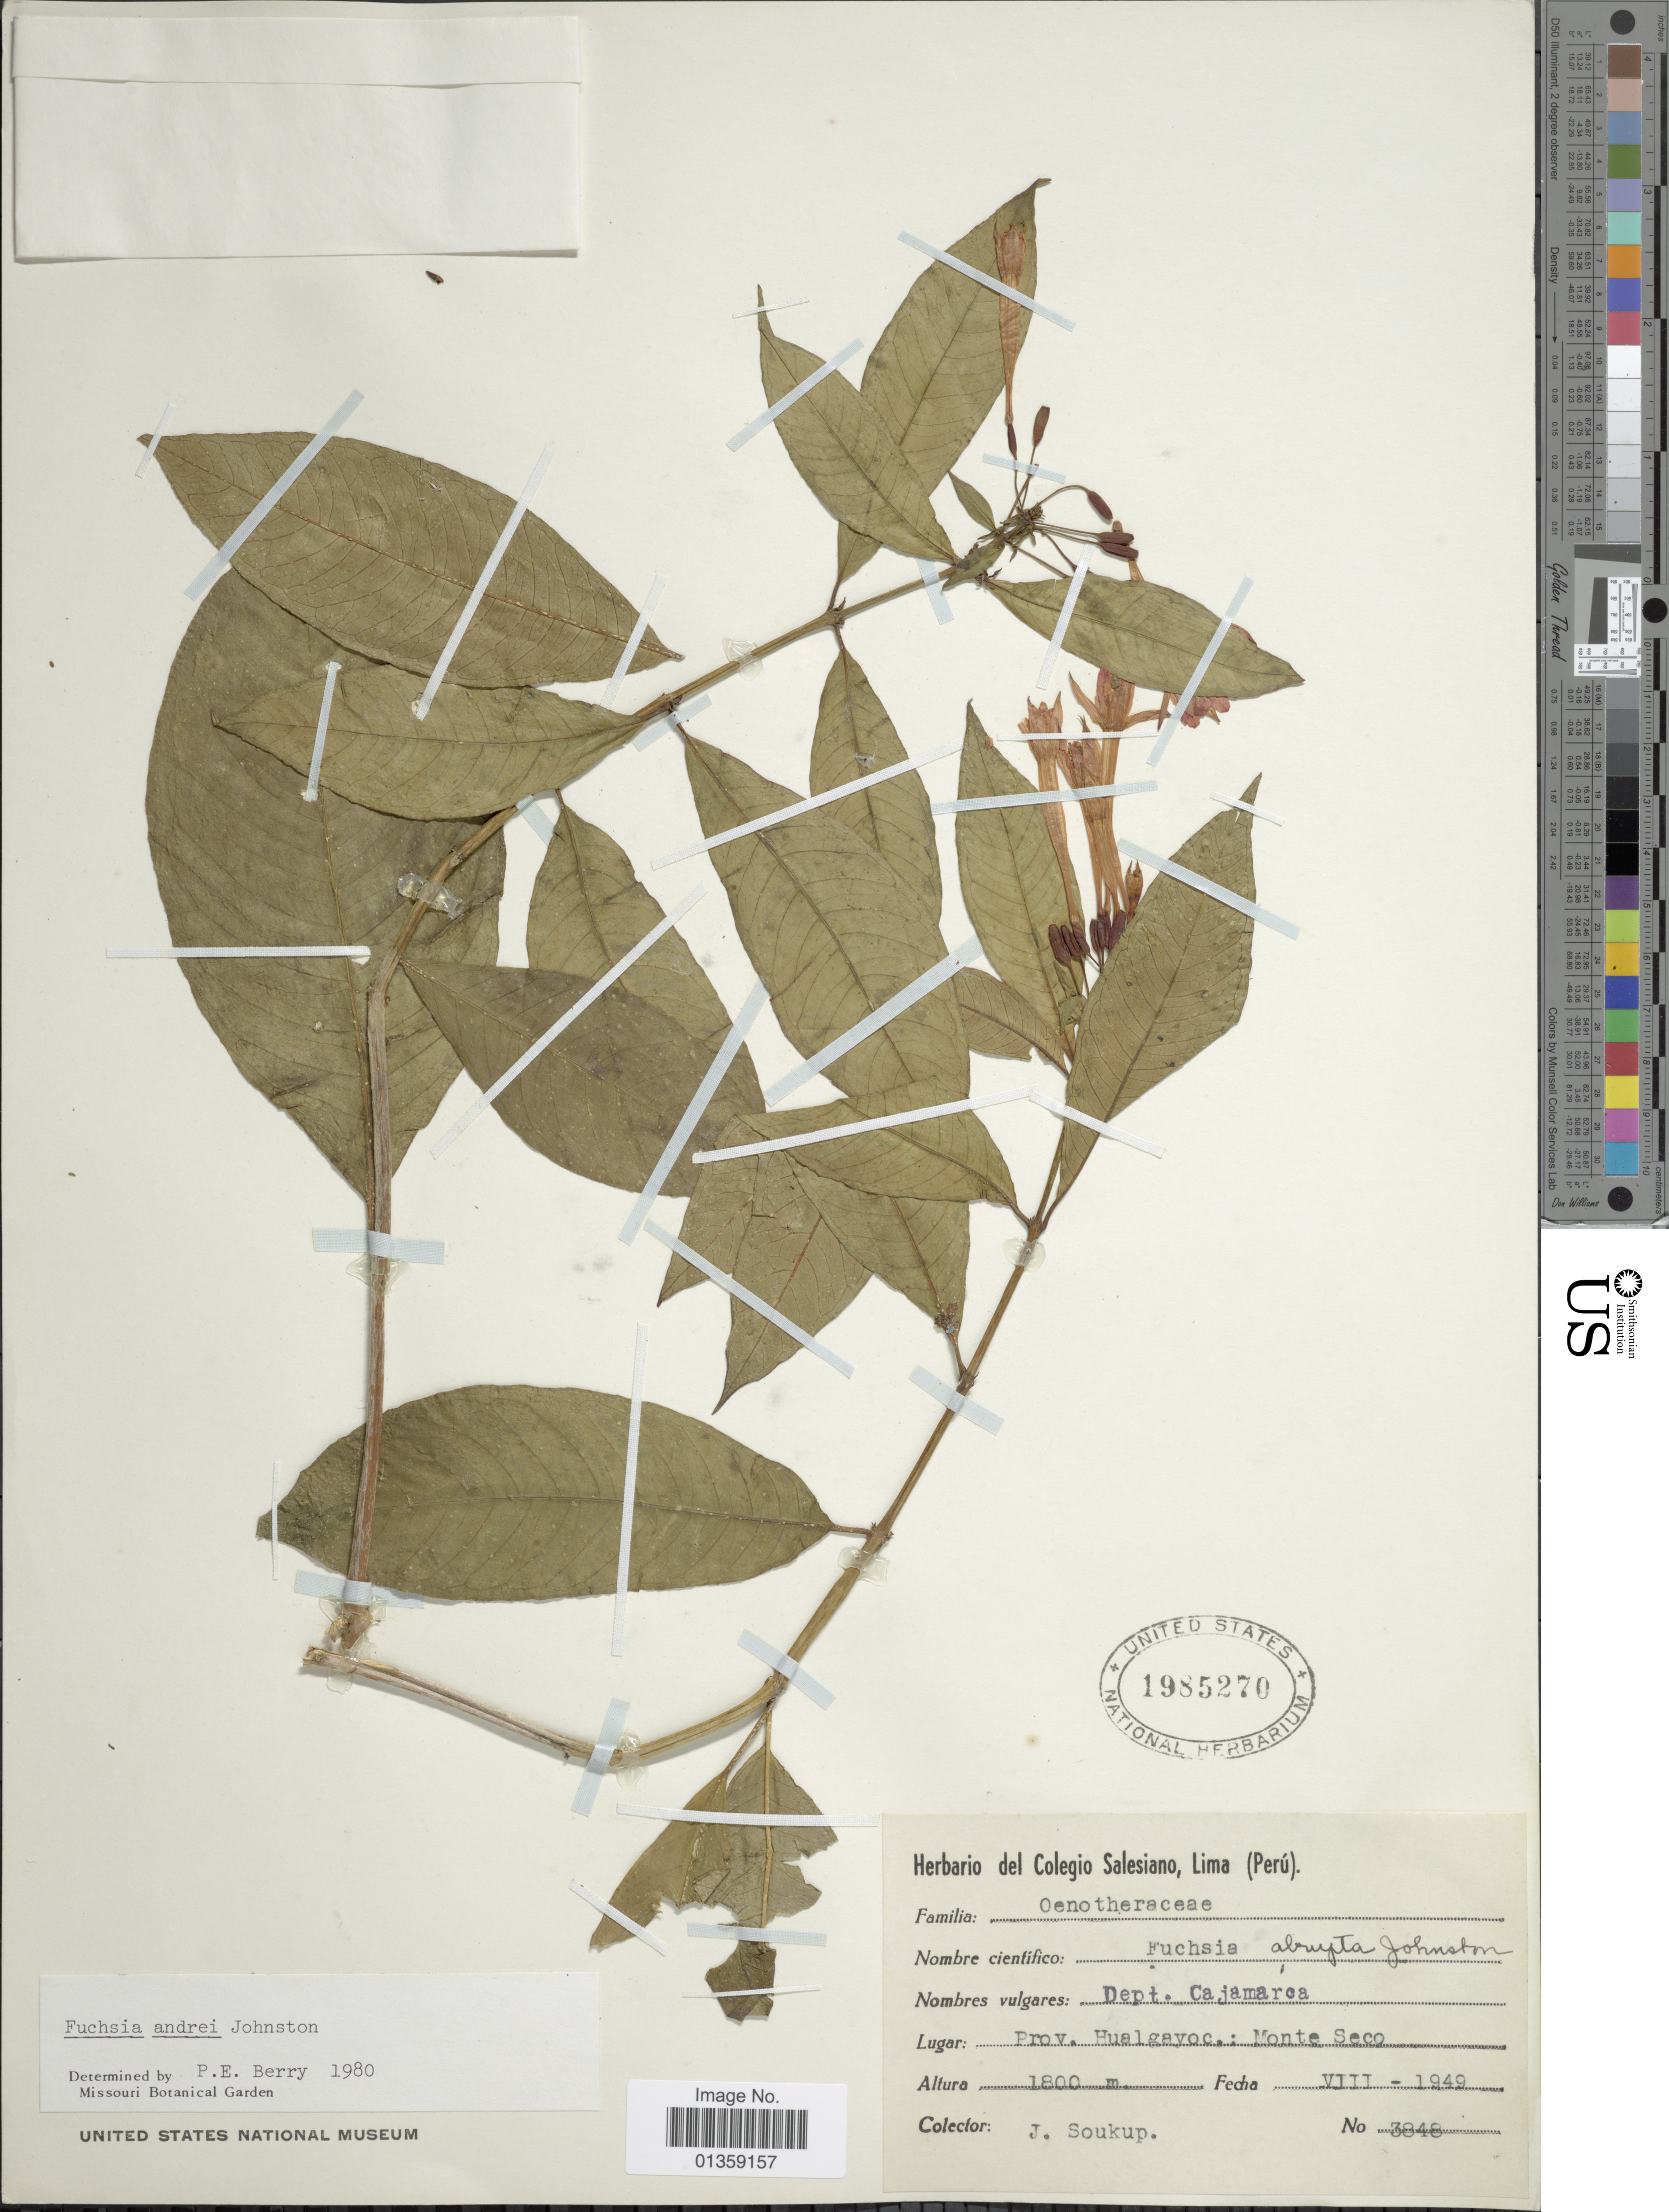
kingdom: Plantae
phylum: Tracheophyta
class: Magnoliopsida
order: Myrtales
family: Onagraceae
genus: Fuchsia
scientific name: Fuchsia andrei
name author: I.M. Johnst.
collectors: J. Soukop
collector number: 3848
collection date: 1949-08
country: Peru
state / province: Cajamarca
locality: Prov. Hualgayoc.: Monte Seco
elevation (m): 1800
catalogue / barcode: US 1985270